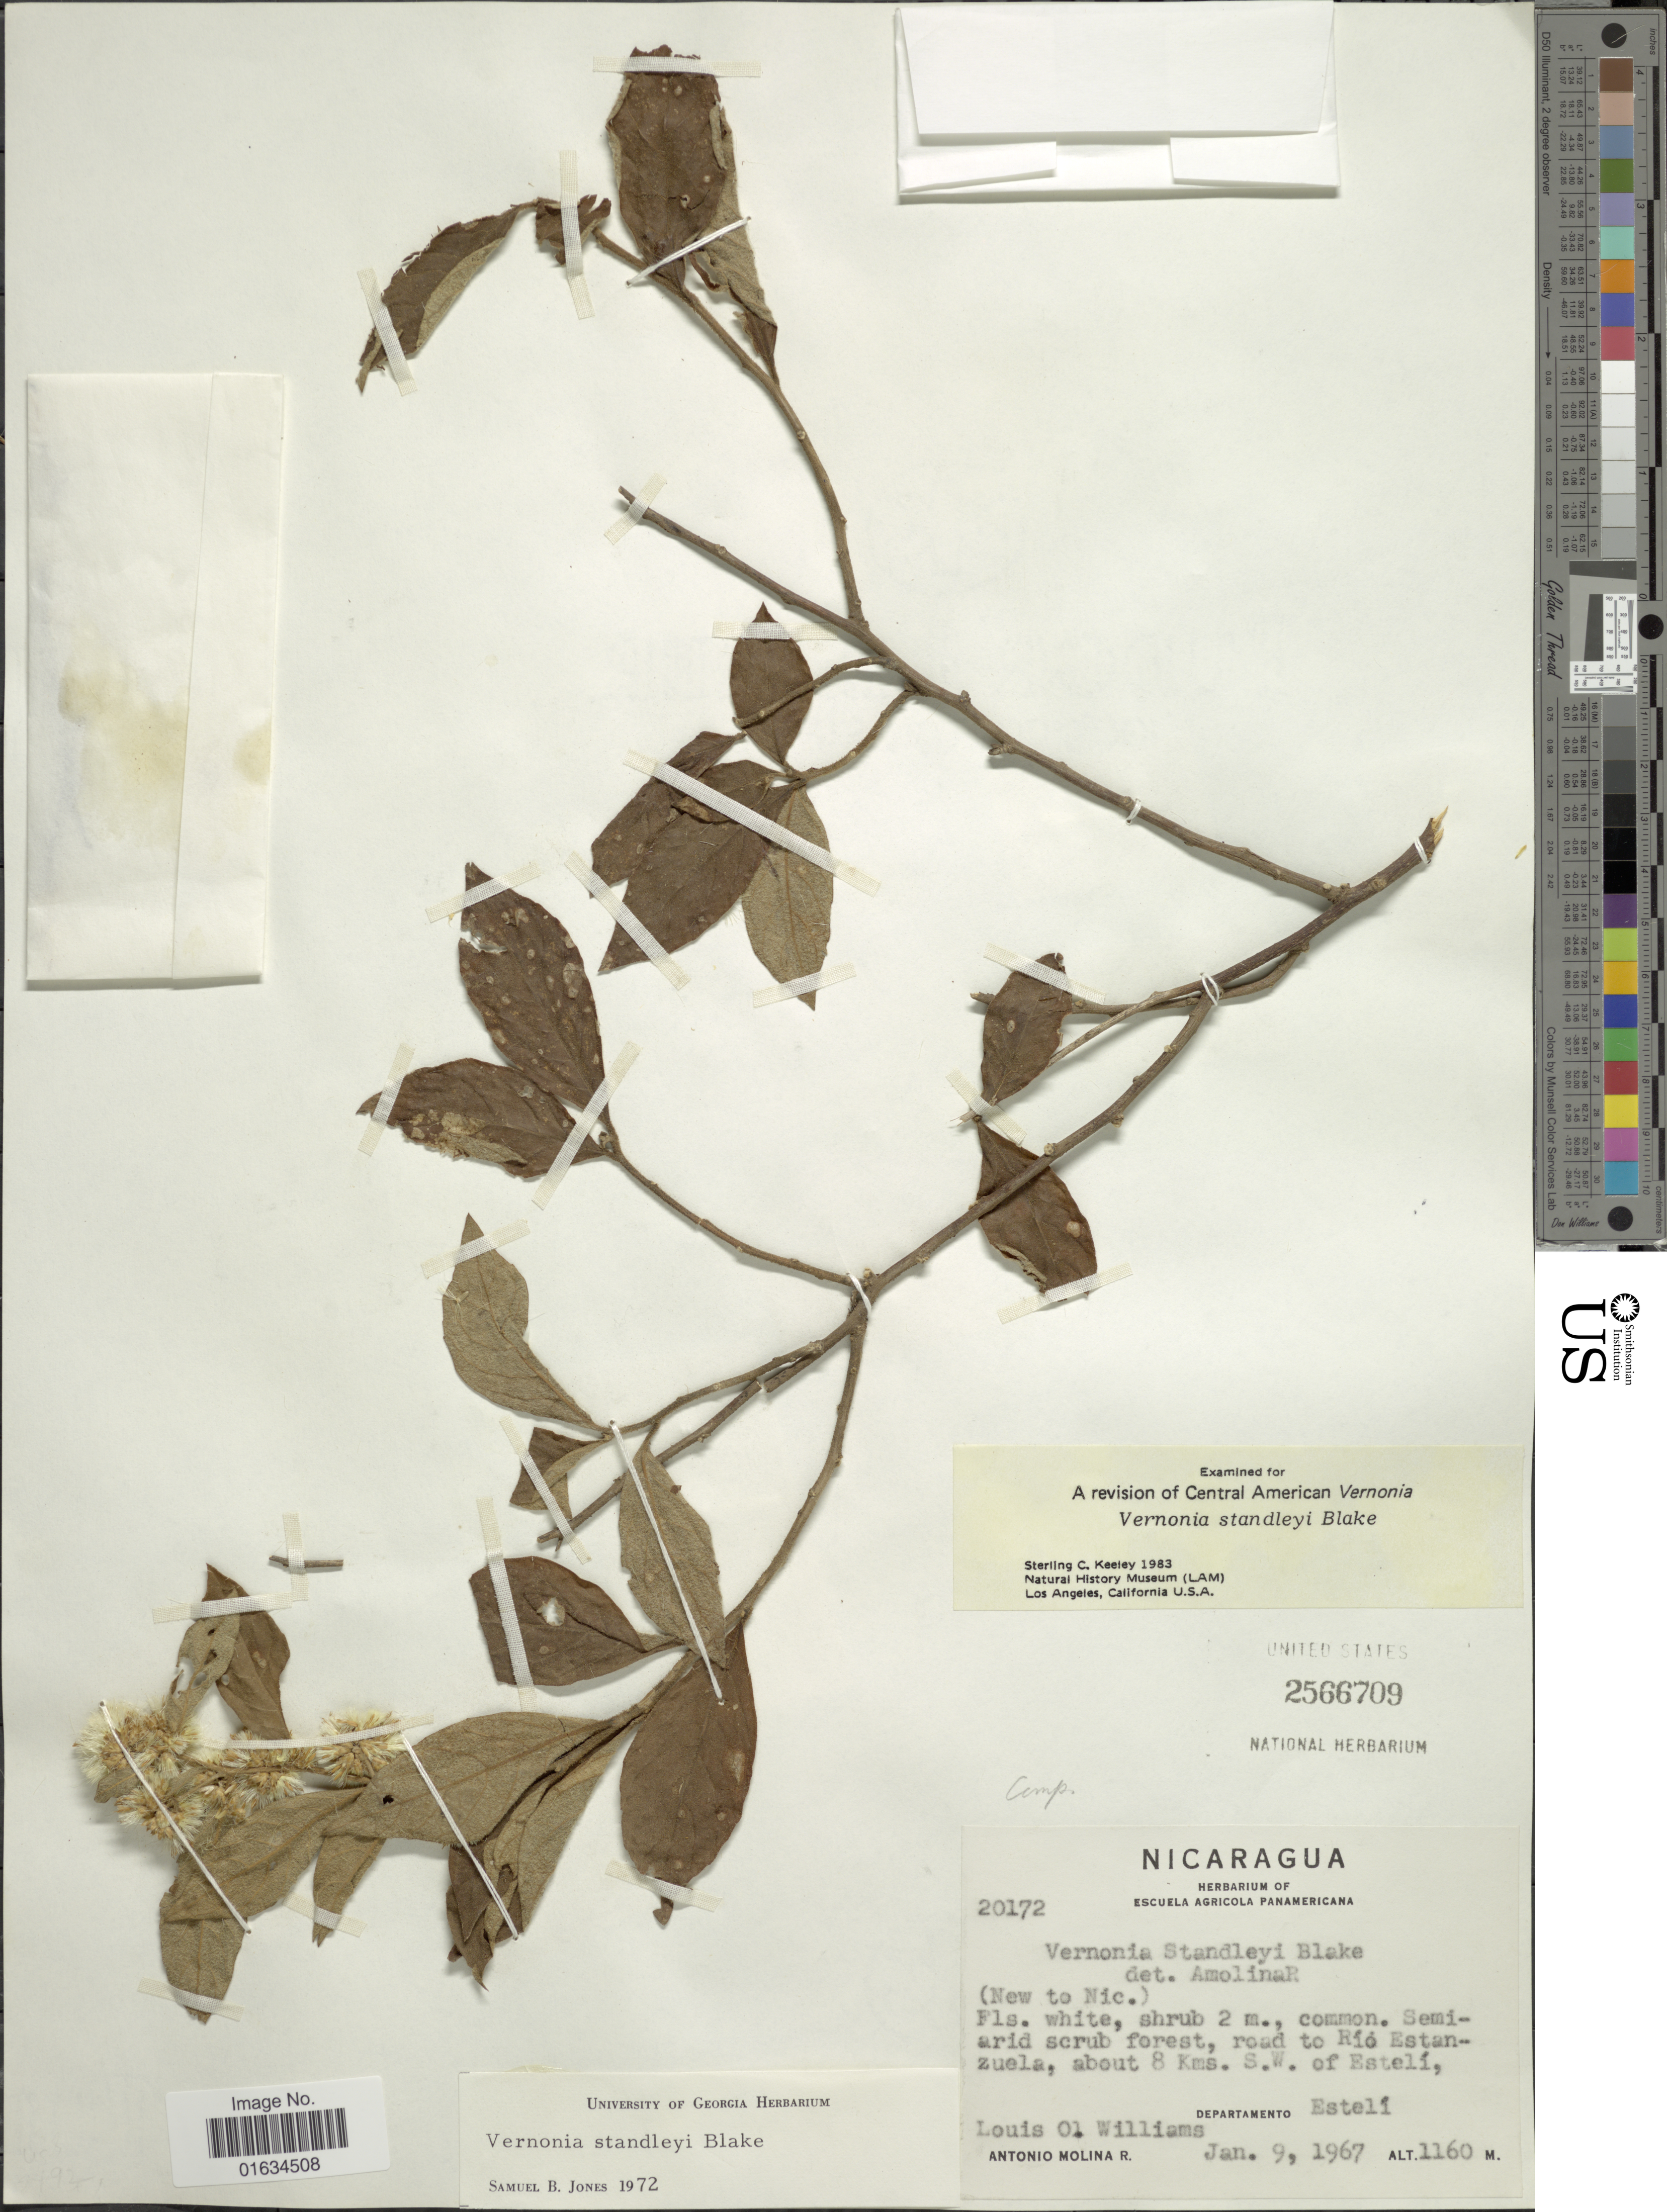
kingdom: Plantae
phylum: Tracheophyta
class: Magnoliopsida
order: Asterales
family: Asteraceae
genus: Critoniopsis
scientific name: Critoniopsis standleyi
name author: (S.F. Blake) H. Rob.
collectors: L. O. Williams & A. Molina R.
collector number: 20172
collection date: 1967-01-09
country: Nicaragua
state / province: Esteli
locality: Road to Rio Estanzuela, about 8 Kms. S.W. of Esteli, Departamento Esteli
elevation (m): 1160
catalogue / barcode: US 2566709